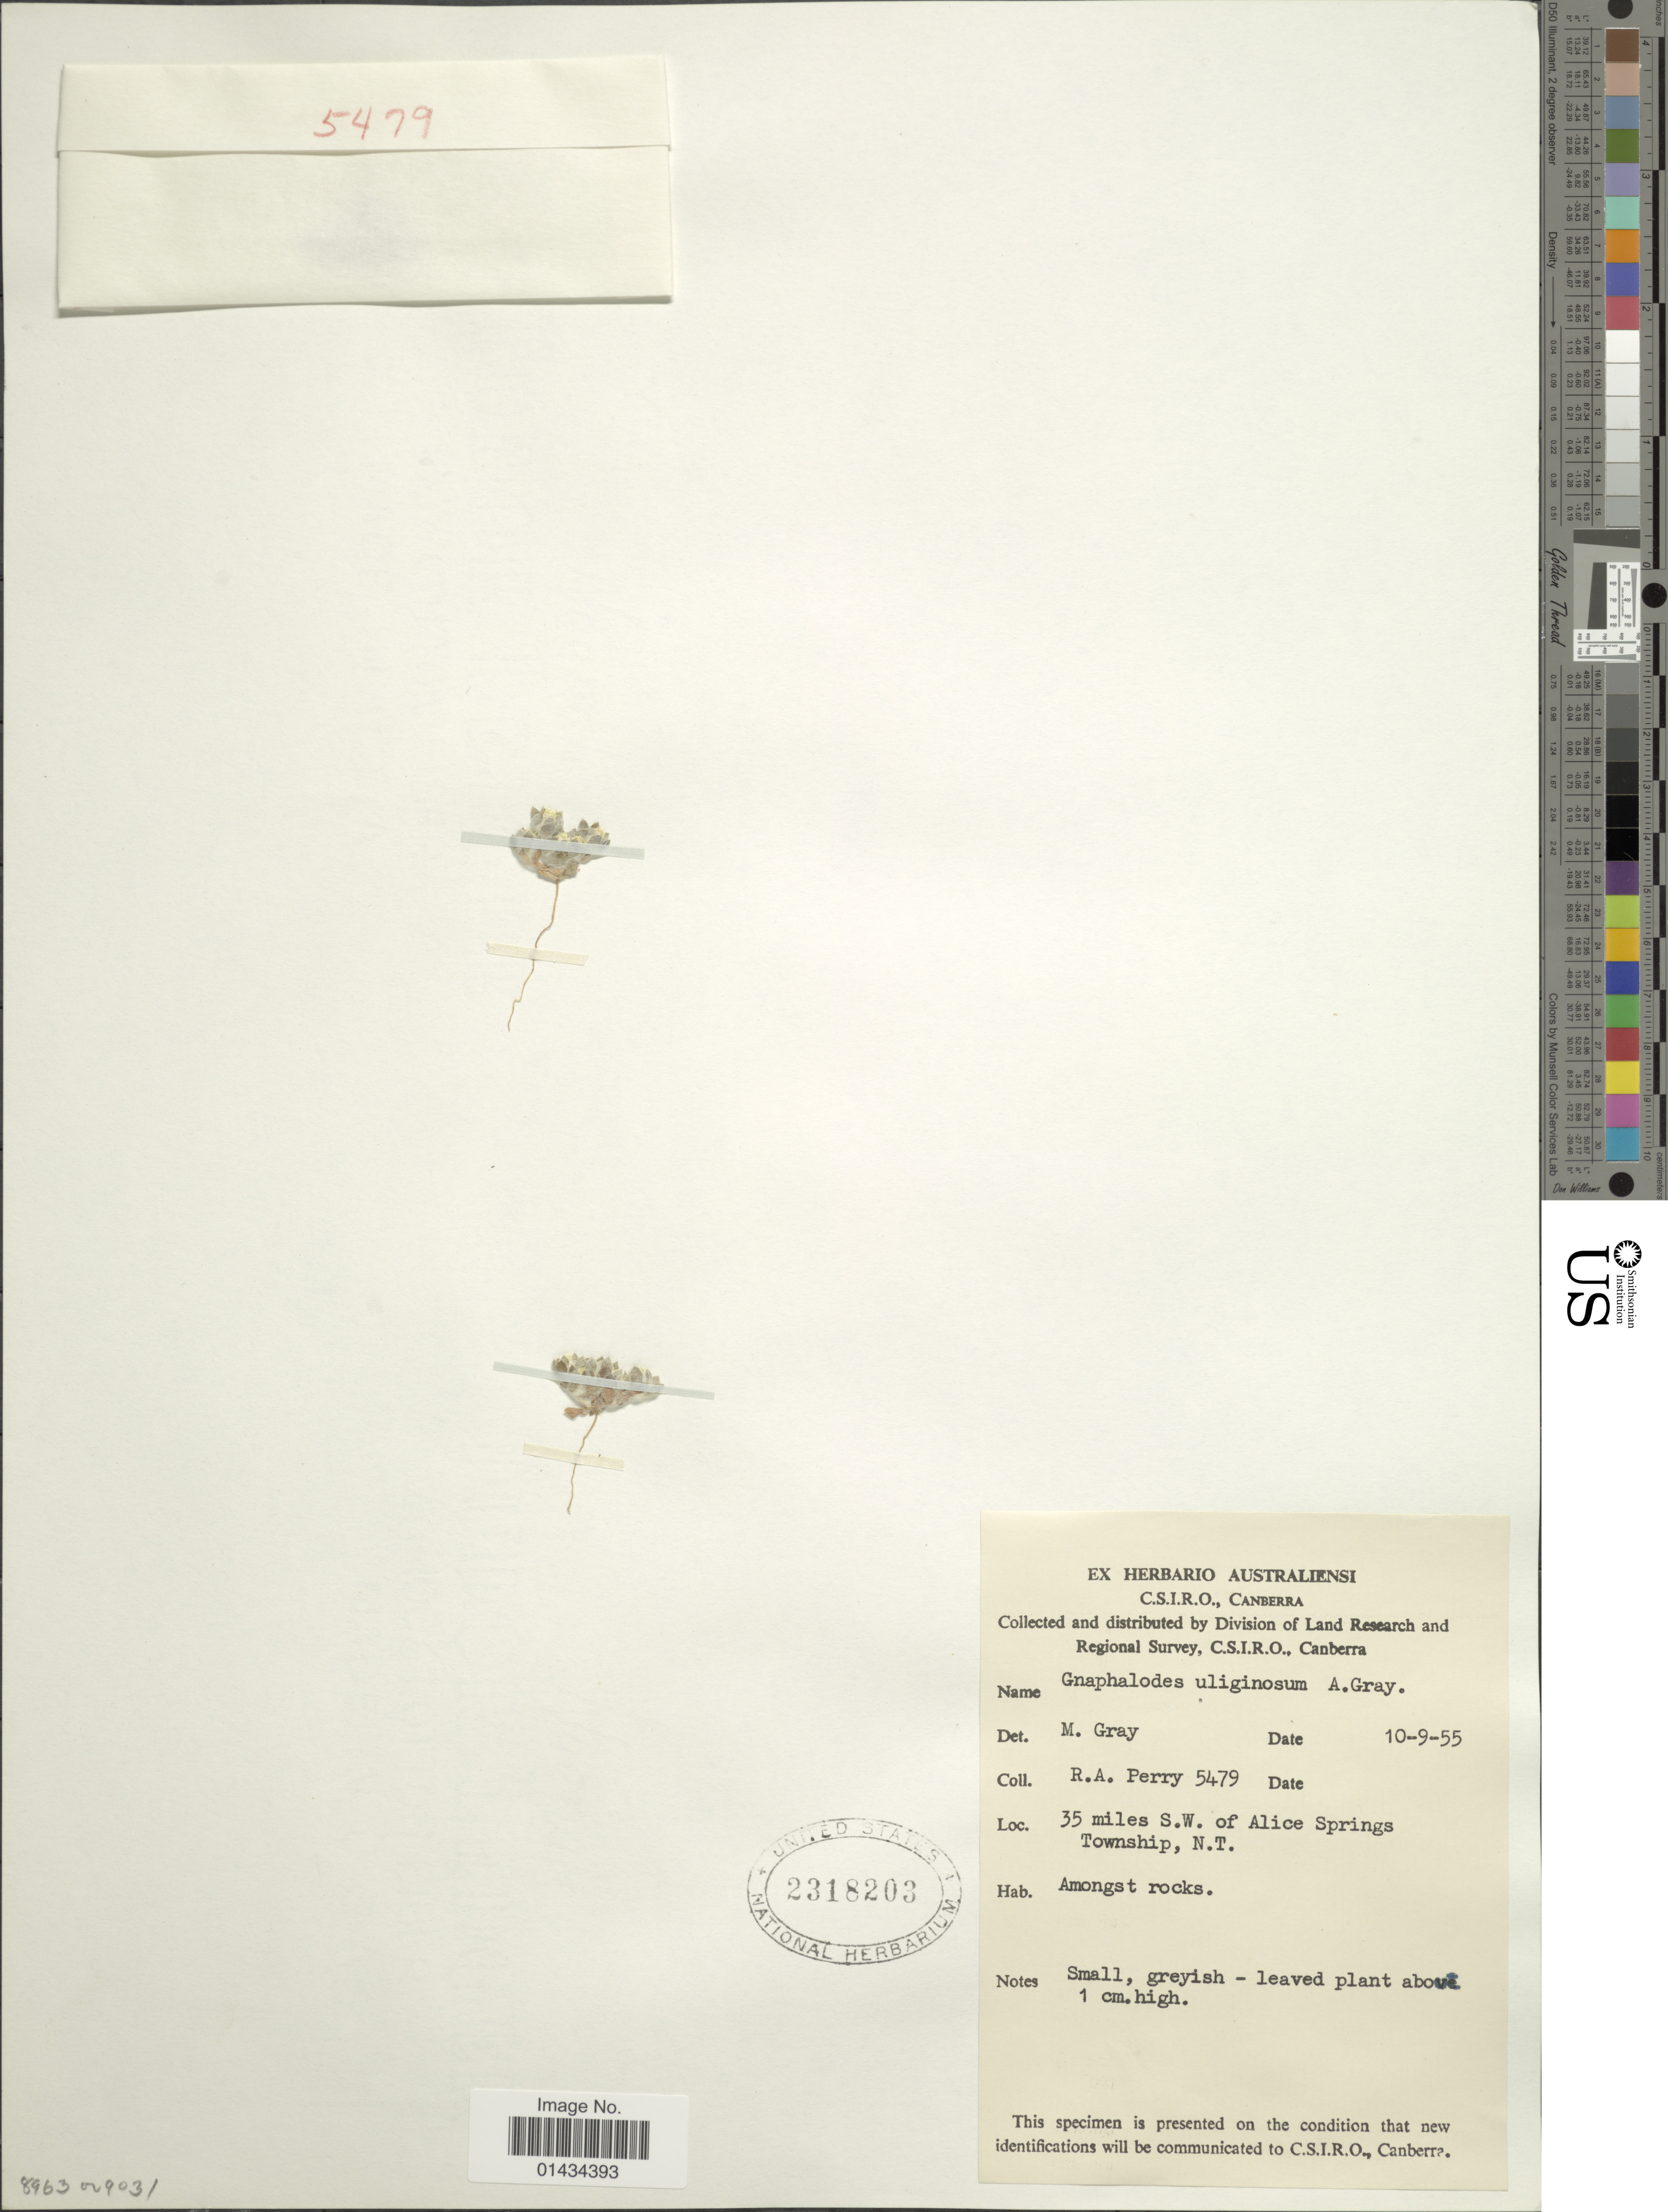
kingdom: Plantae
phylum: Tracheophyta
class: Magnoliopsida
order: Asterales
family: Asteraceae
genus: Actinobole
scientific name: Actinobole uliginosum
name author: (A. Gray) H. Eichler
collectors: Perry, R. A.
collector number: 5479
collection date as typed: Transcribed d/m/y: 10/9/55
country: Australia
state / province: Northern Territory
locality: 35 miles S.W. of Alice Springs Township, amongst rocks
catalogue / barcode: US 2318203